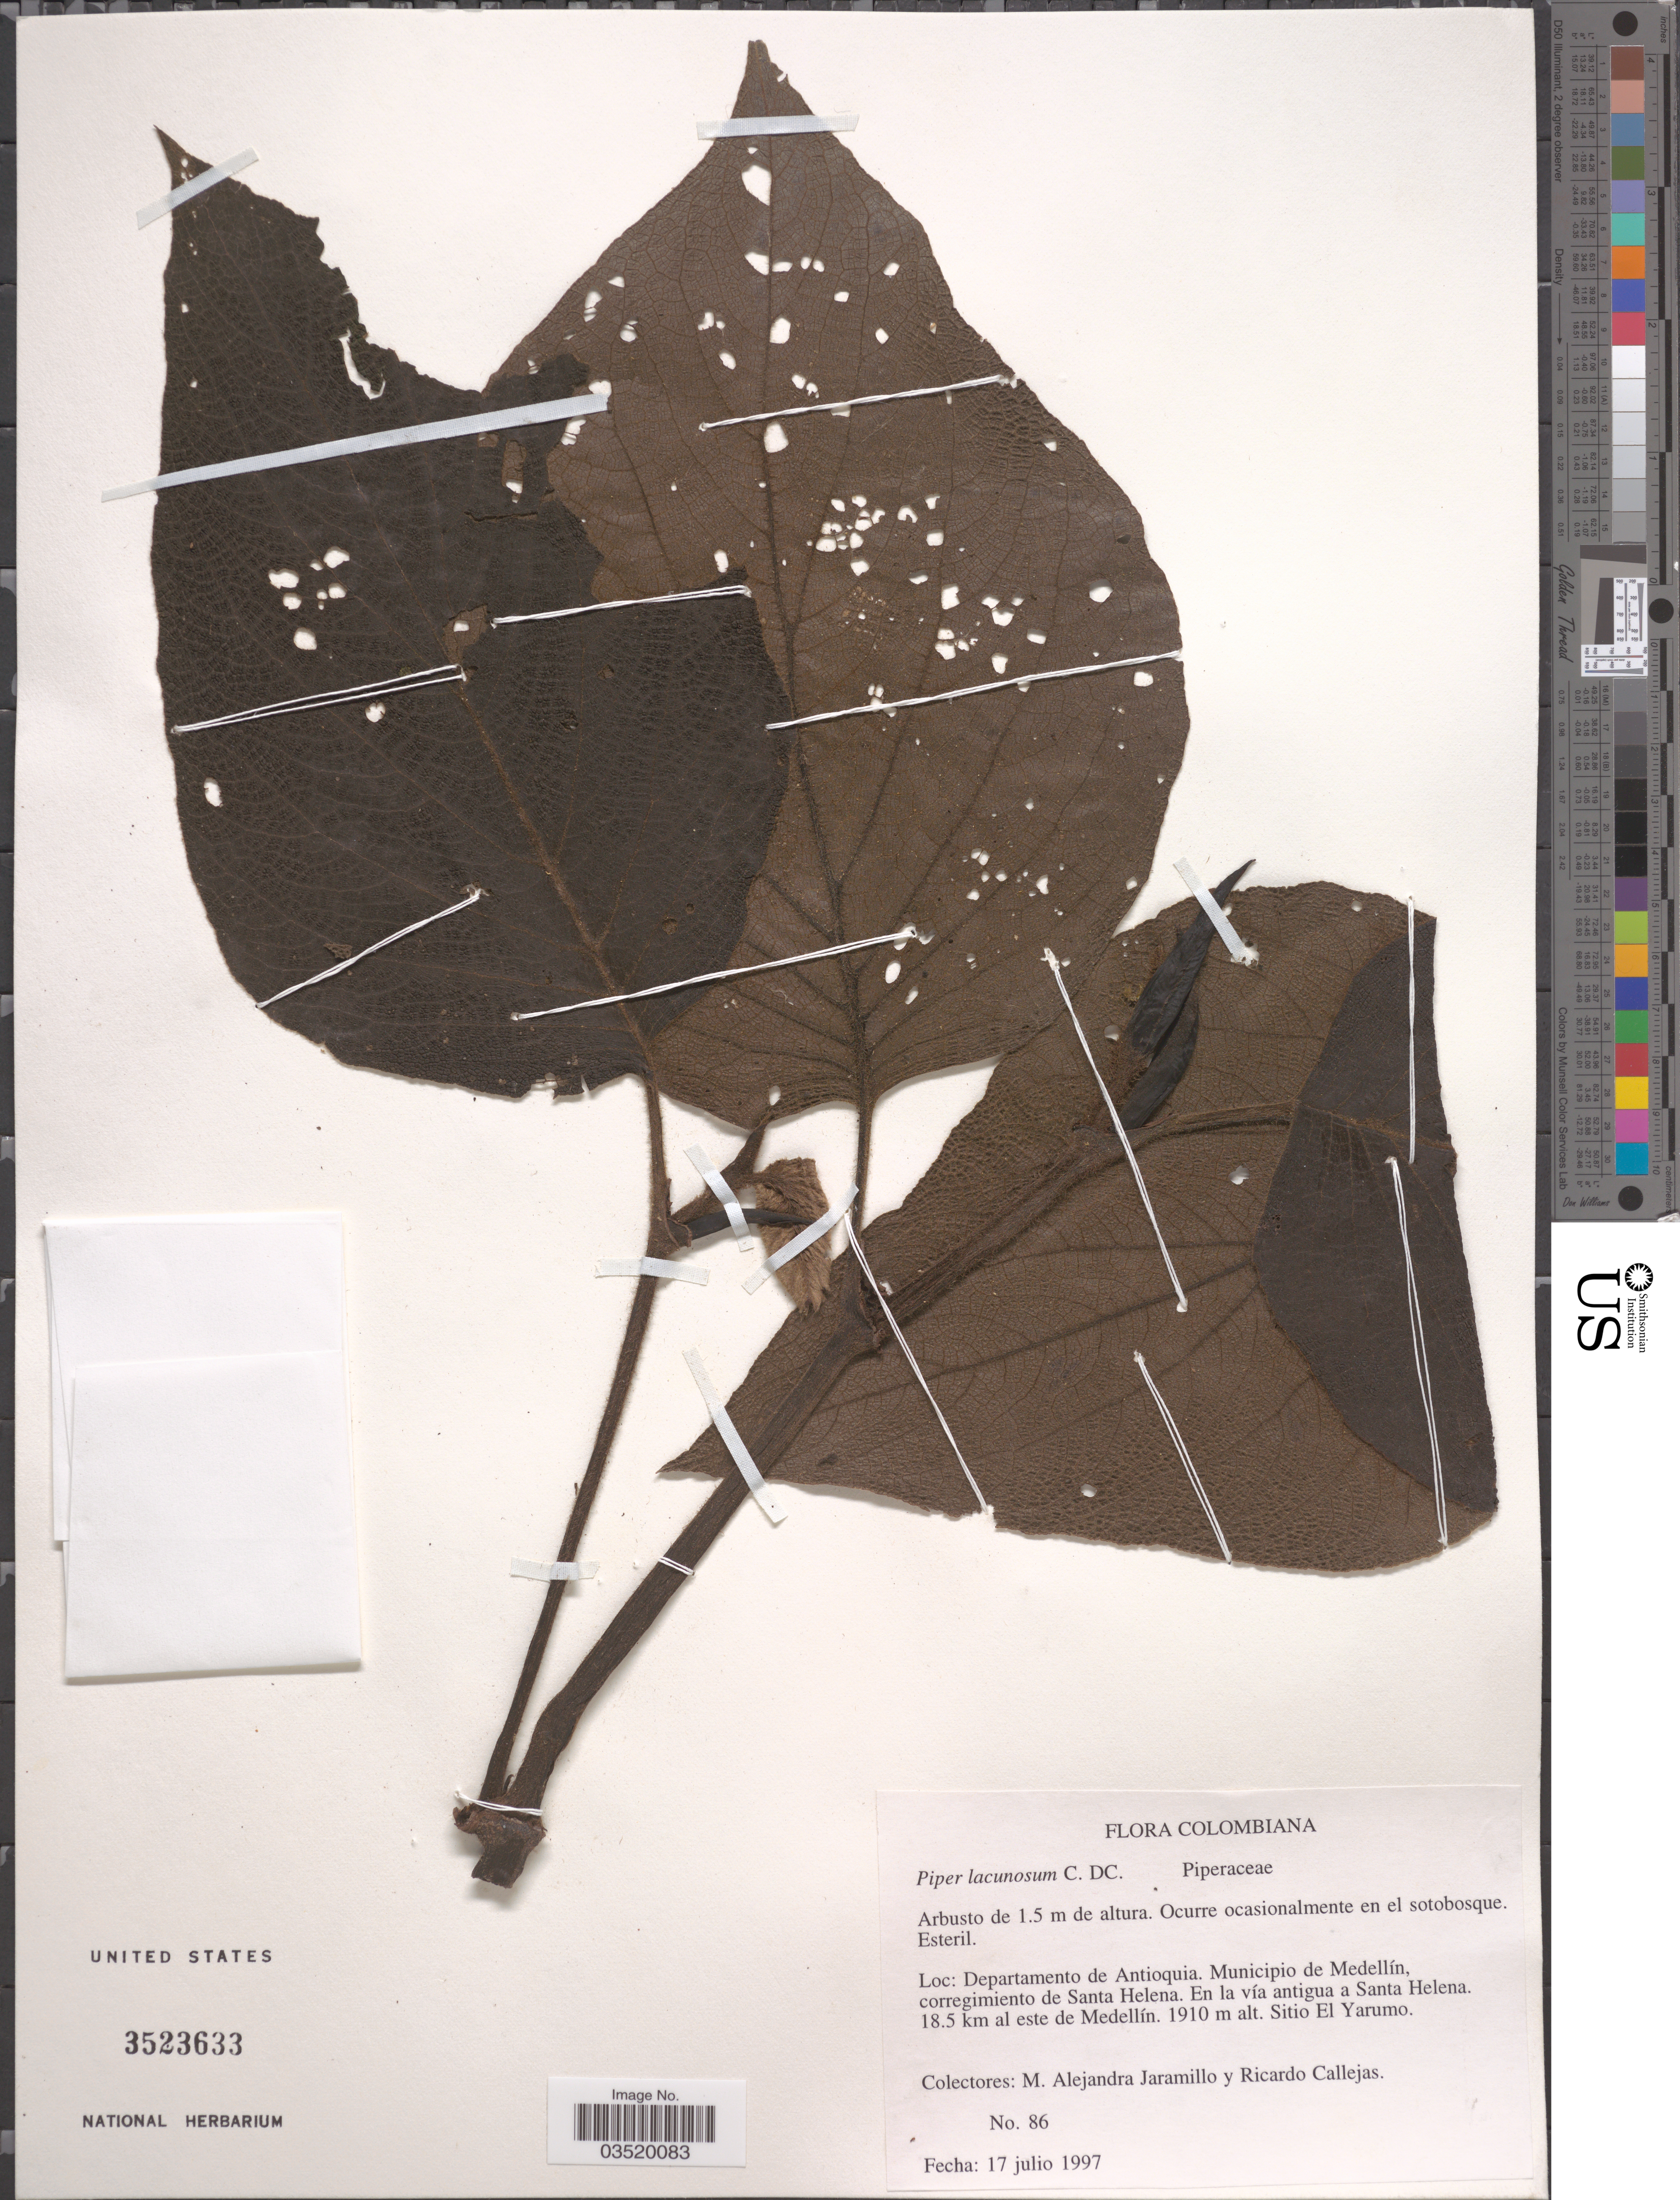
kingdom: Plantae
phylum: Tracheophyta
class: Magnoliopsida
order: Piperales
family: Piperaceae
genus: Piper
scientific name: Piper lacunosum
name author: Kunth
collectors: M. A. Jaramillo & R. Callejas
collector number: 86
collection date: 1997-07-17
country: Colombia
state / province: Antioquia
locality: Departamento de Antioquia. Municipio de Medellín, corregimiento de Santa Helena. En la vía antigua a Santa Helena. 18.5 km al este de Medellín. Sitio El Yarumo.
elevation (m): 1910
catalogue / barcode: US 3523633